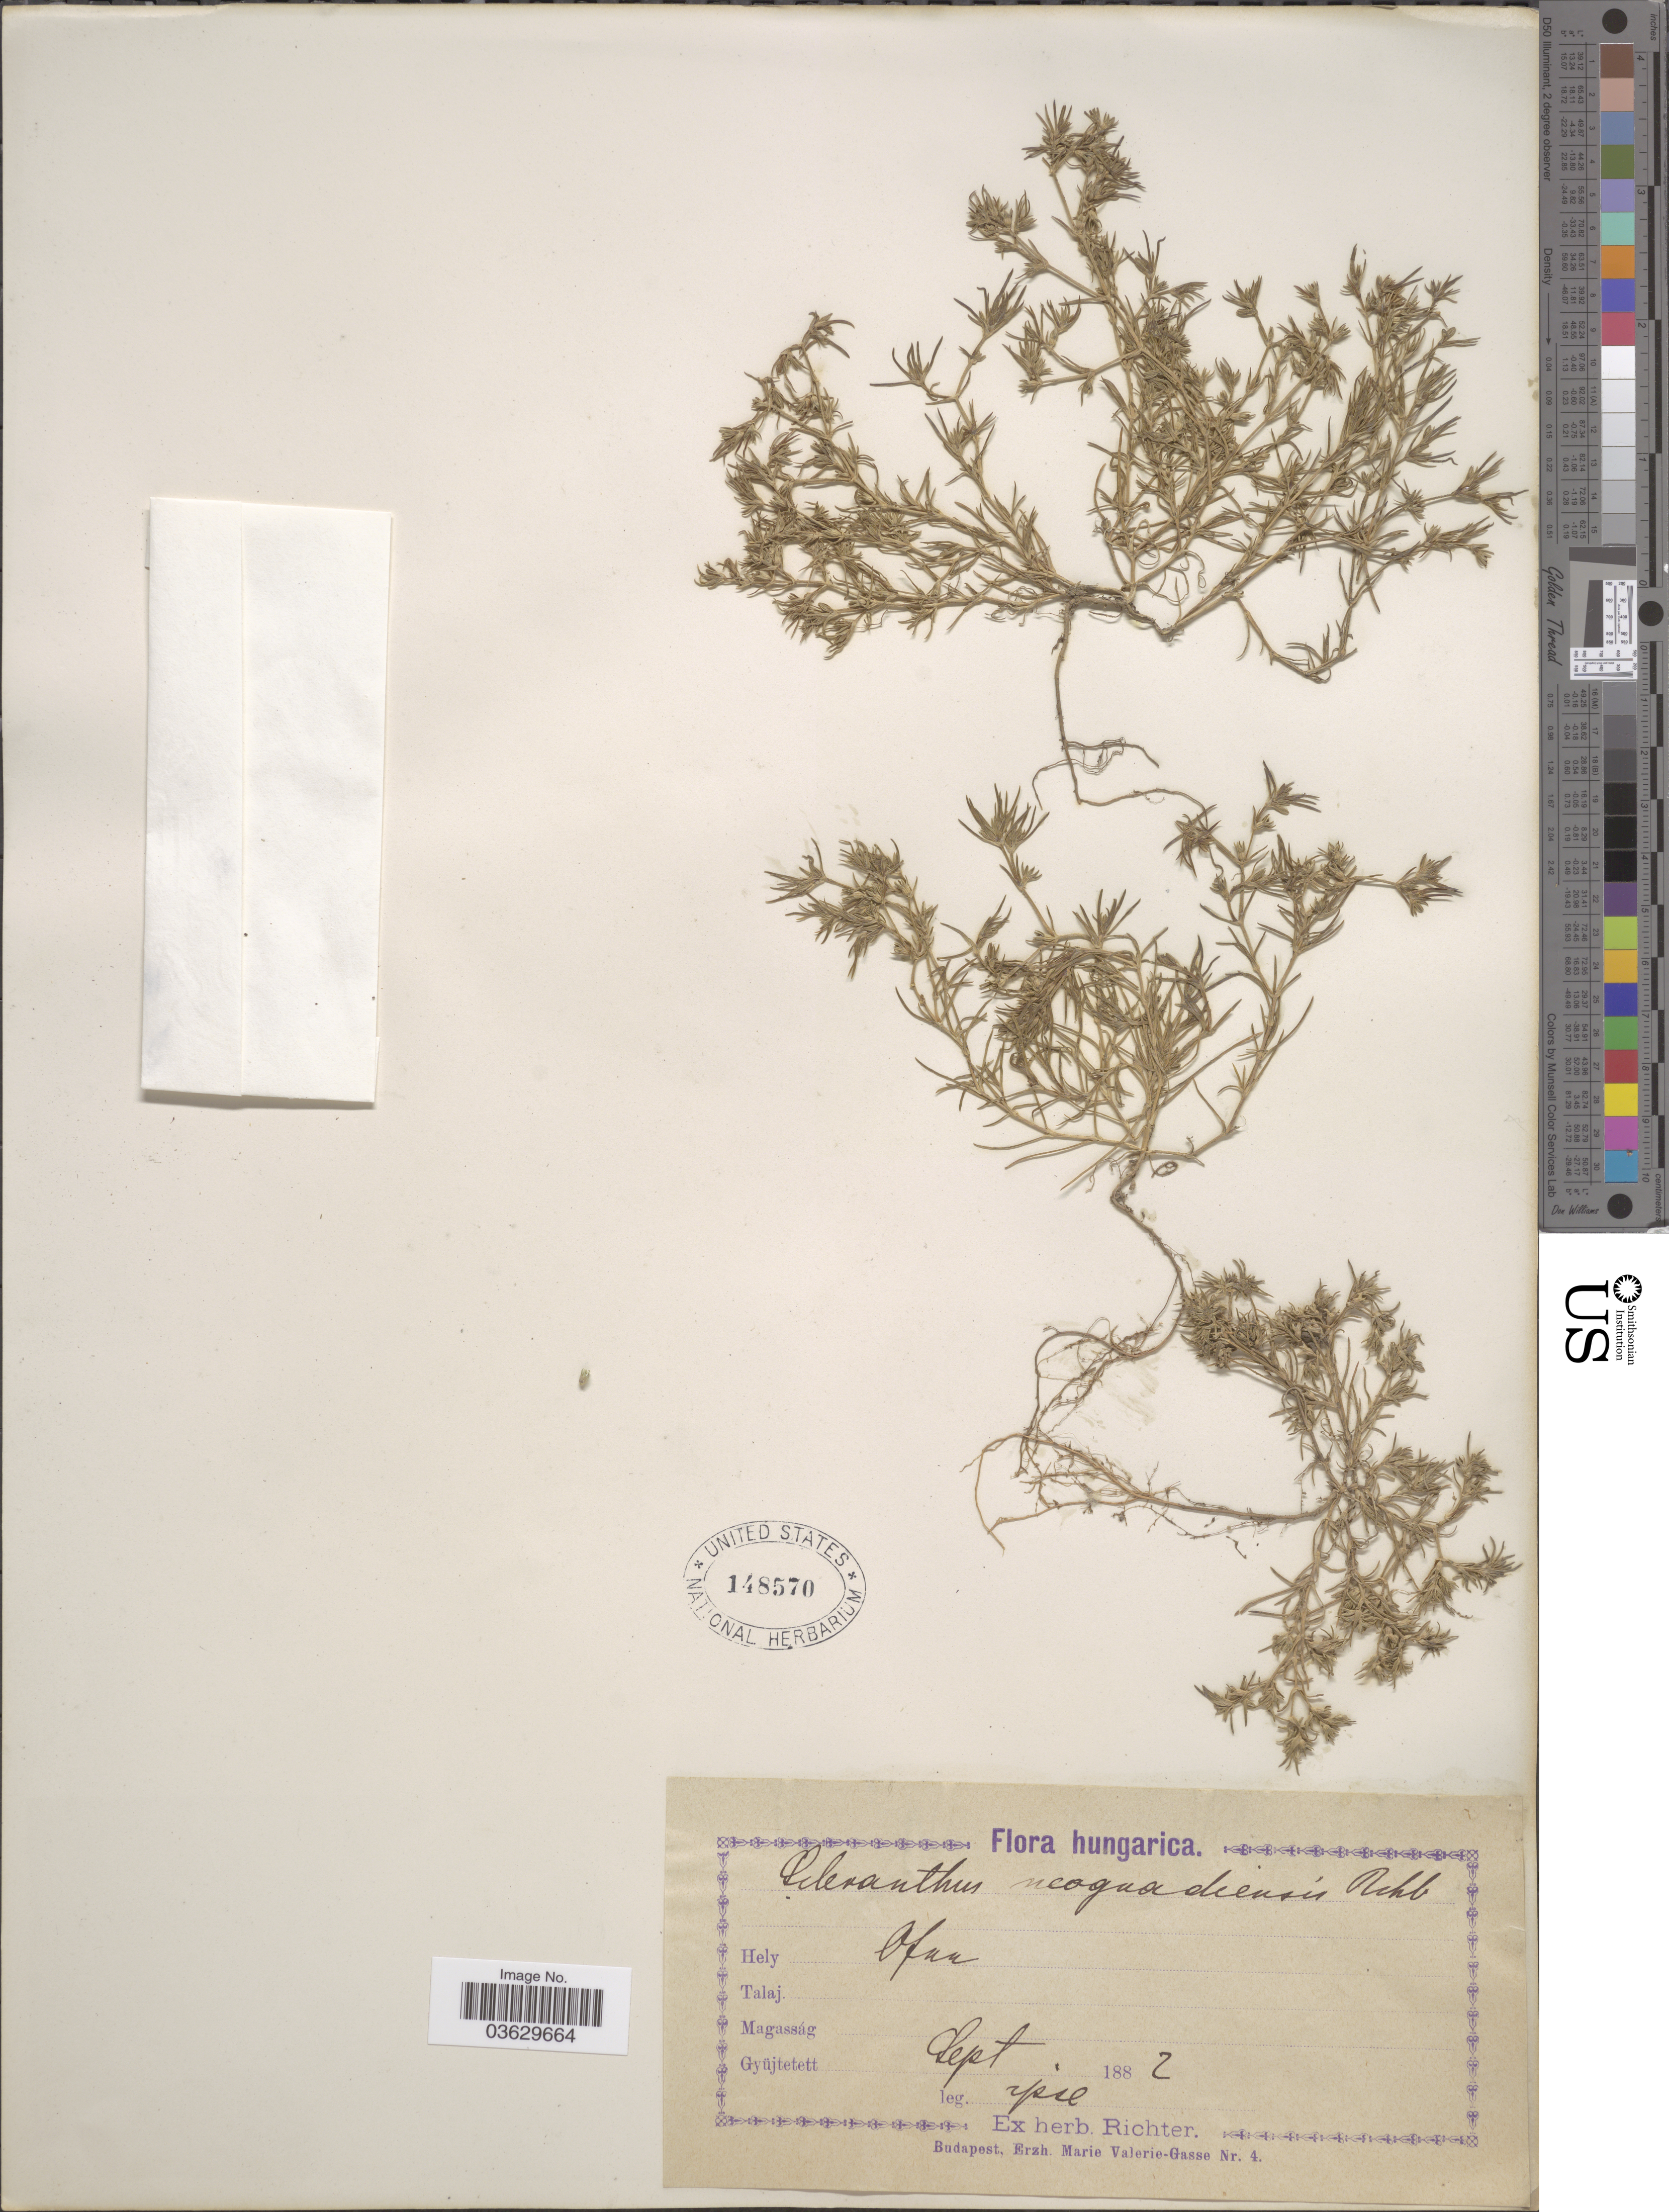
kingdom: Plantae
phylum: Tracheophyta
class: Magnoliopsida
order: Caryophyllales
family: Caryophyllaceae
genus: Scleranthus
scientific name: Scleranthus neglectus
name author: Rochel ex Baumg.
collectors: -- Richter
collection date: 1882-09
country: Hungary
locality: Ofan.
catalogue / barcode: US 148570